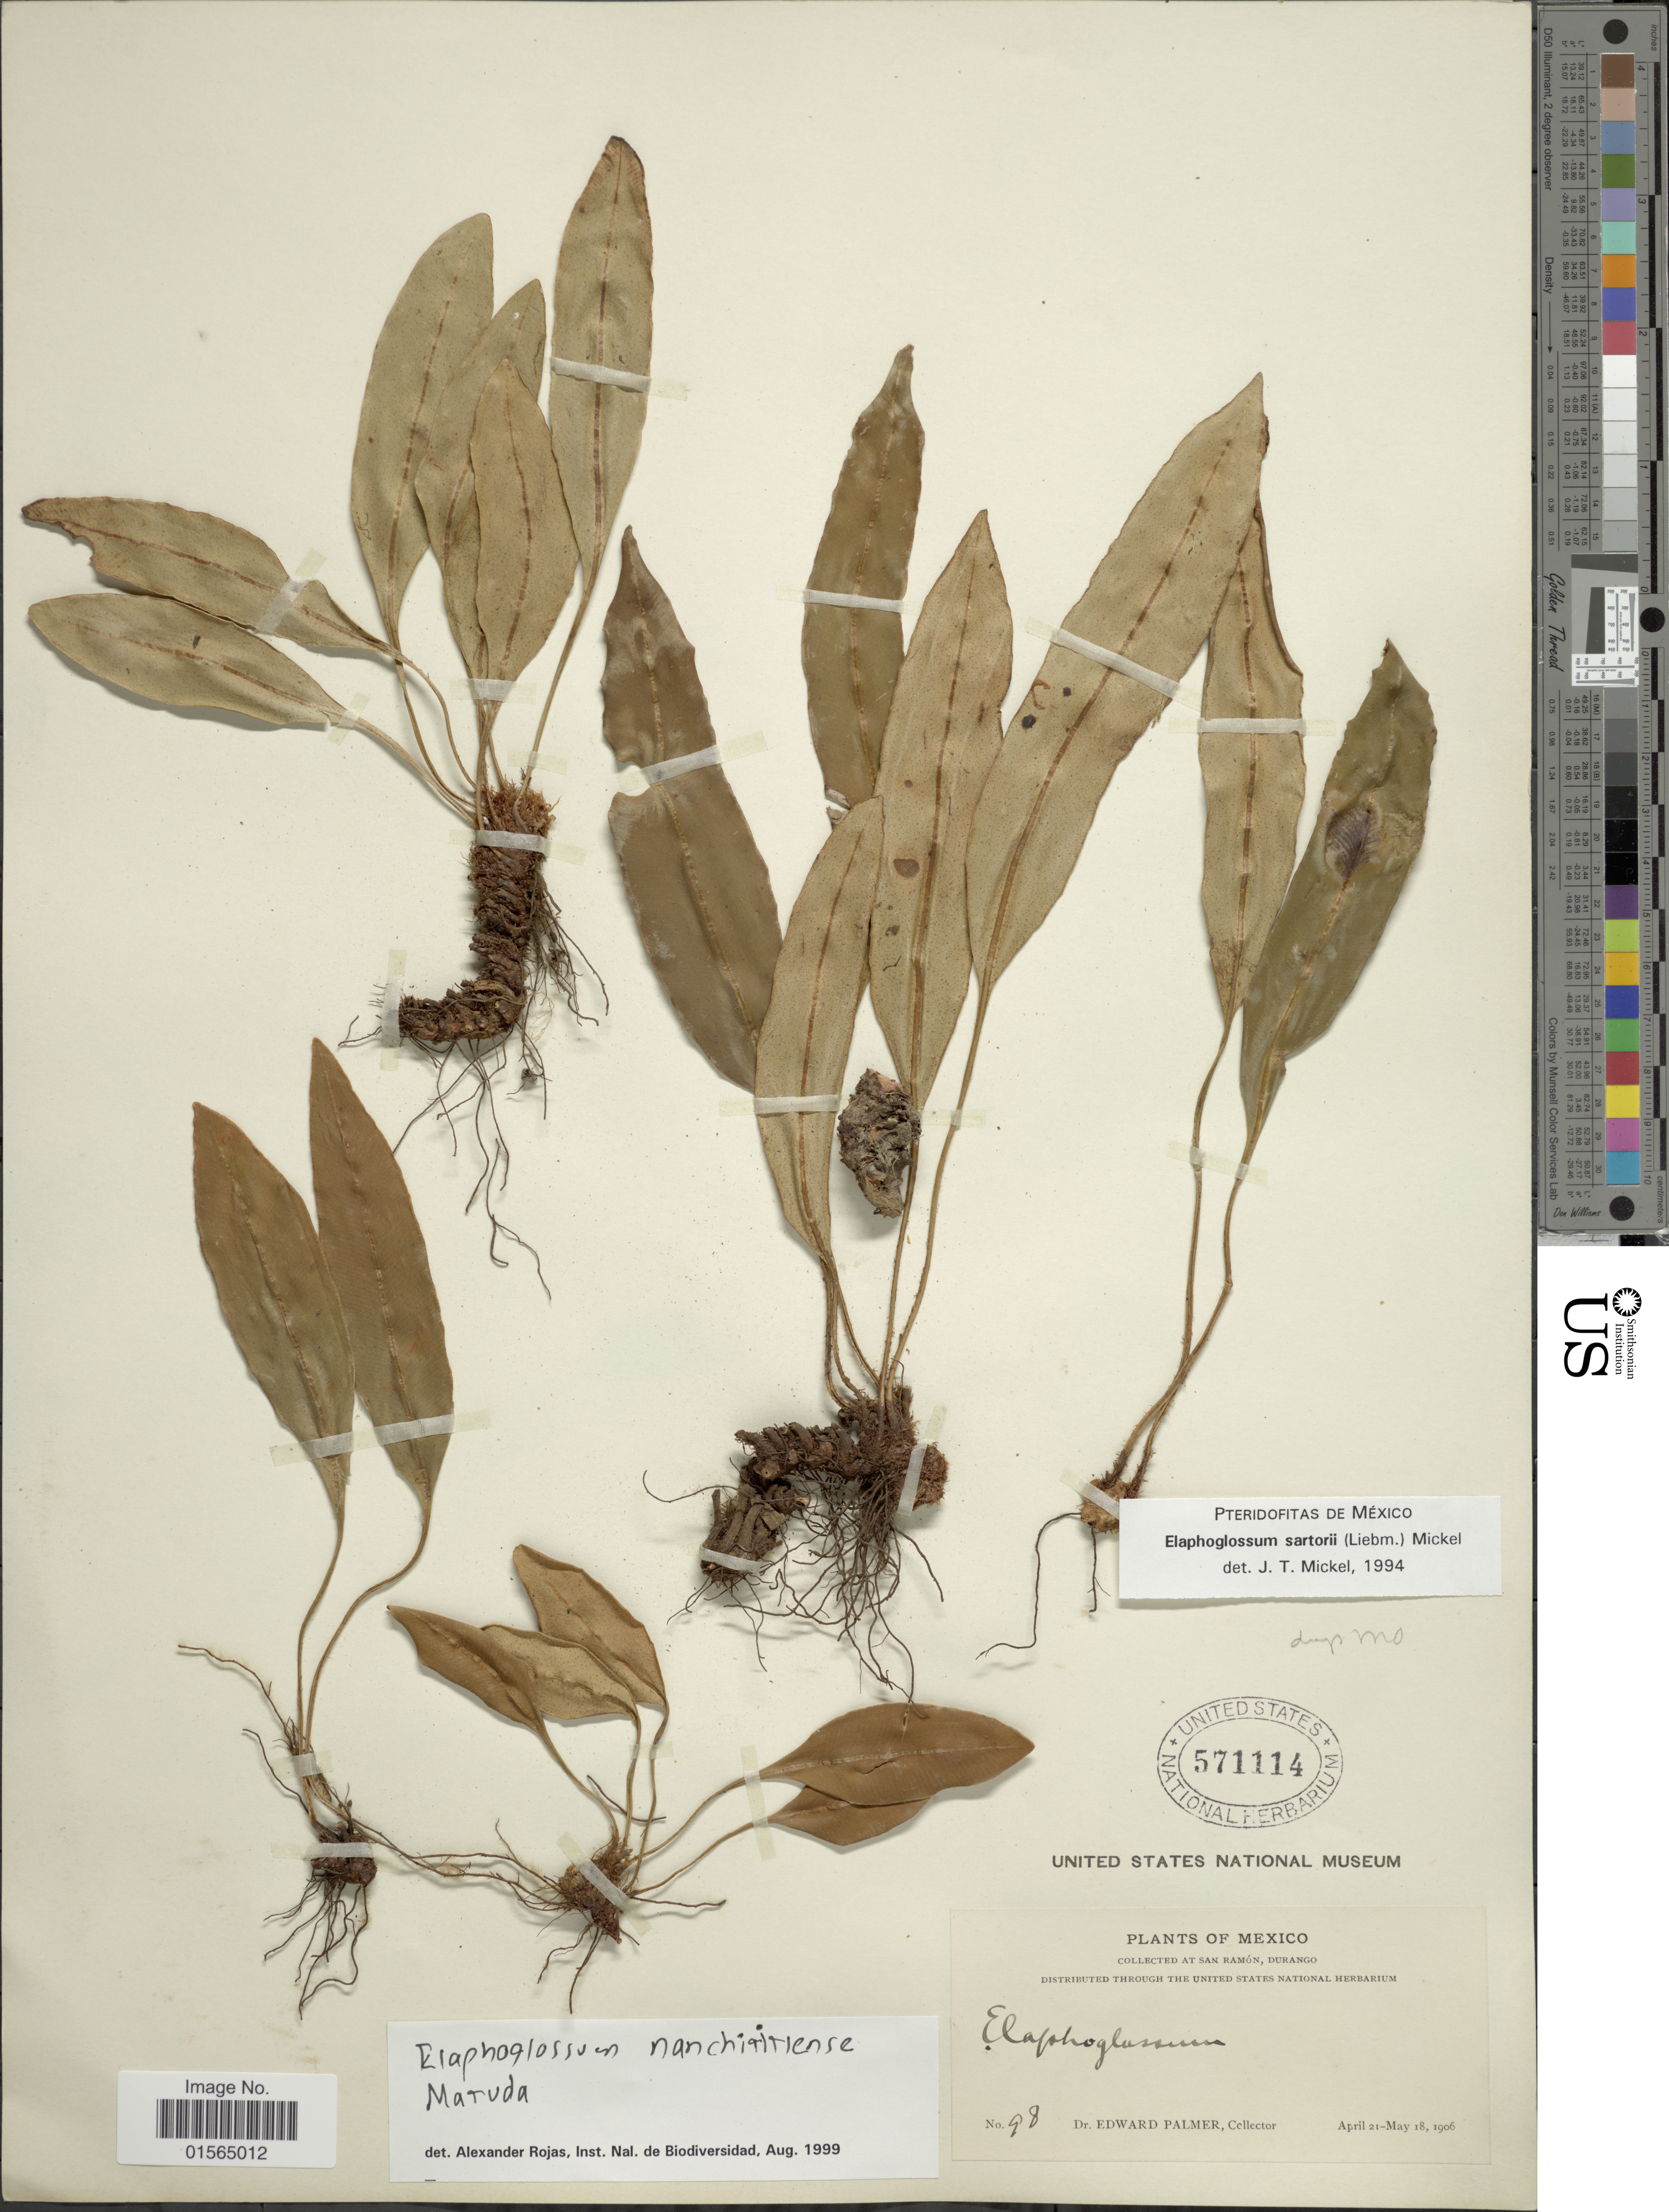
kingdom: Plantae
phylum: Tracheophyta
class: Polypodiopsida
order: Polypodiales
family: Dryopteridaceae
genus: Elaphoglossum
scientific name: Elaphoglossum sartorii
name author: (Liebm.) Mickel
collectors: E. Palmer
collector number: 98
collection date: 1906-04-21/1906-05-18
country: Mexico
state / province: Durango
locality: San Ramon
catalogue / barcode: US 571114